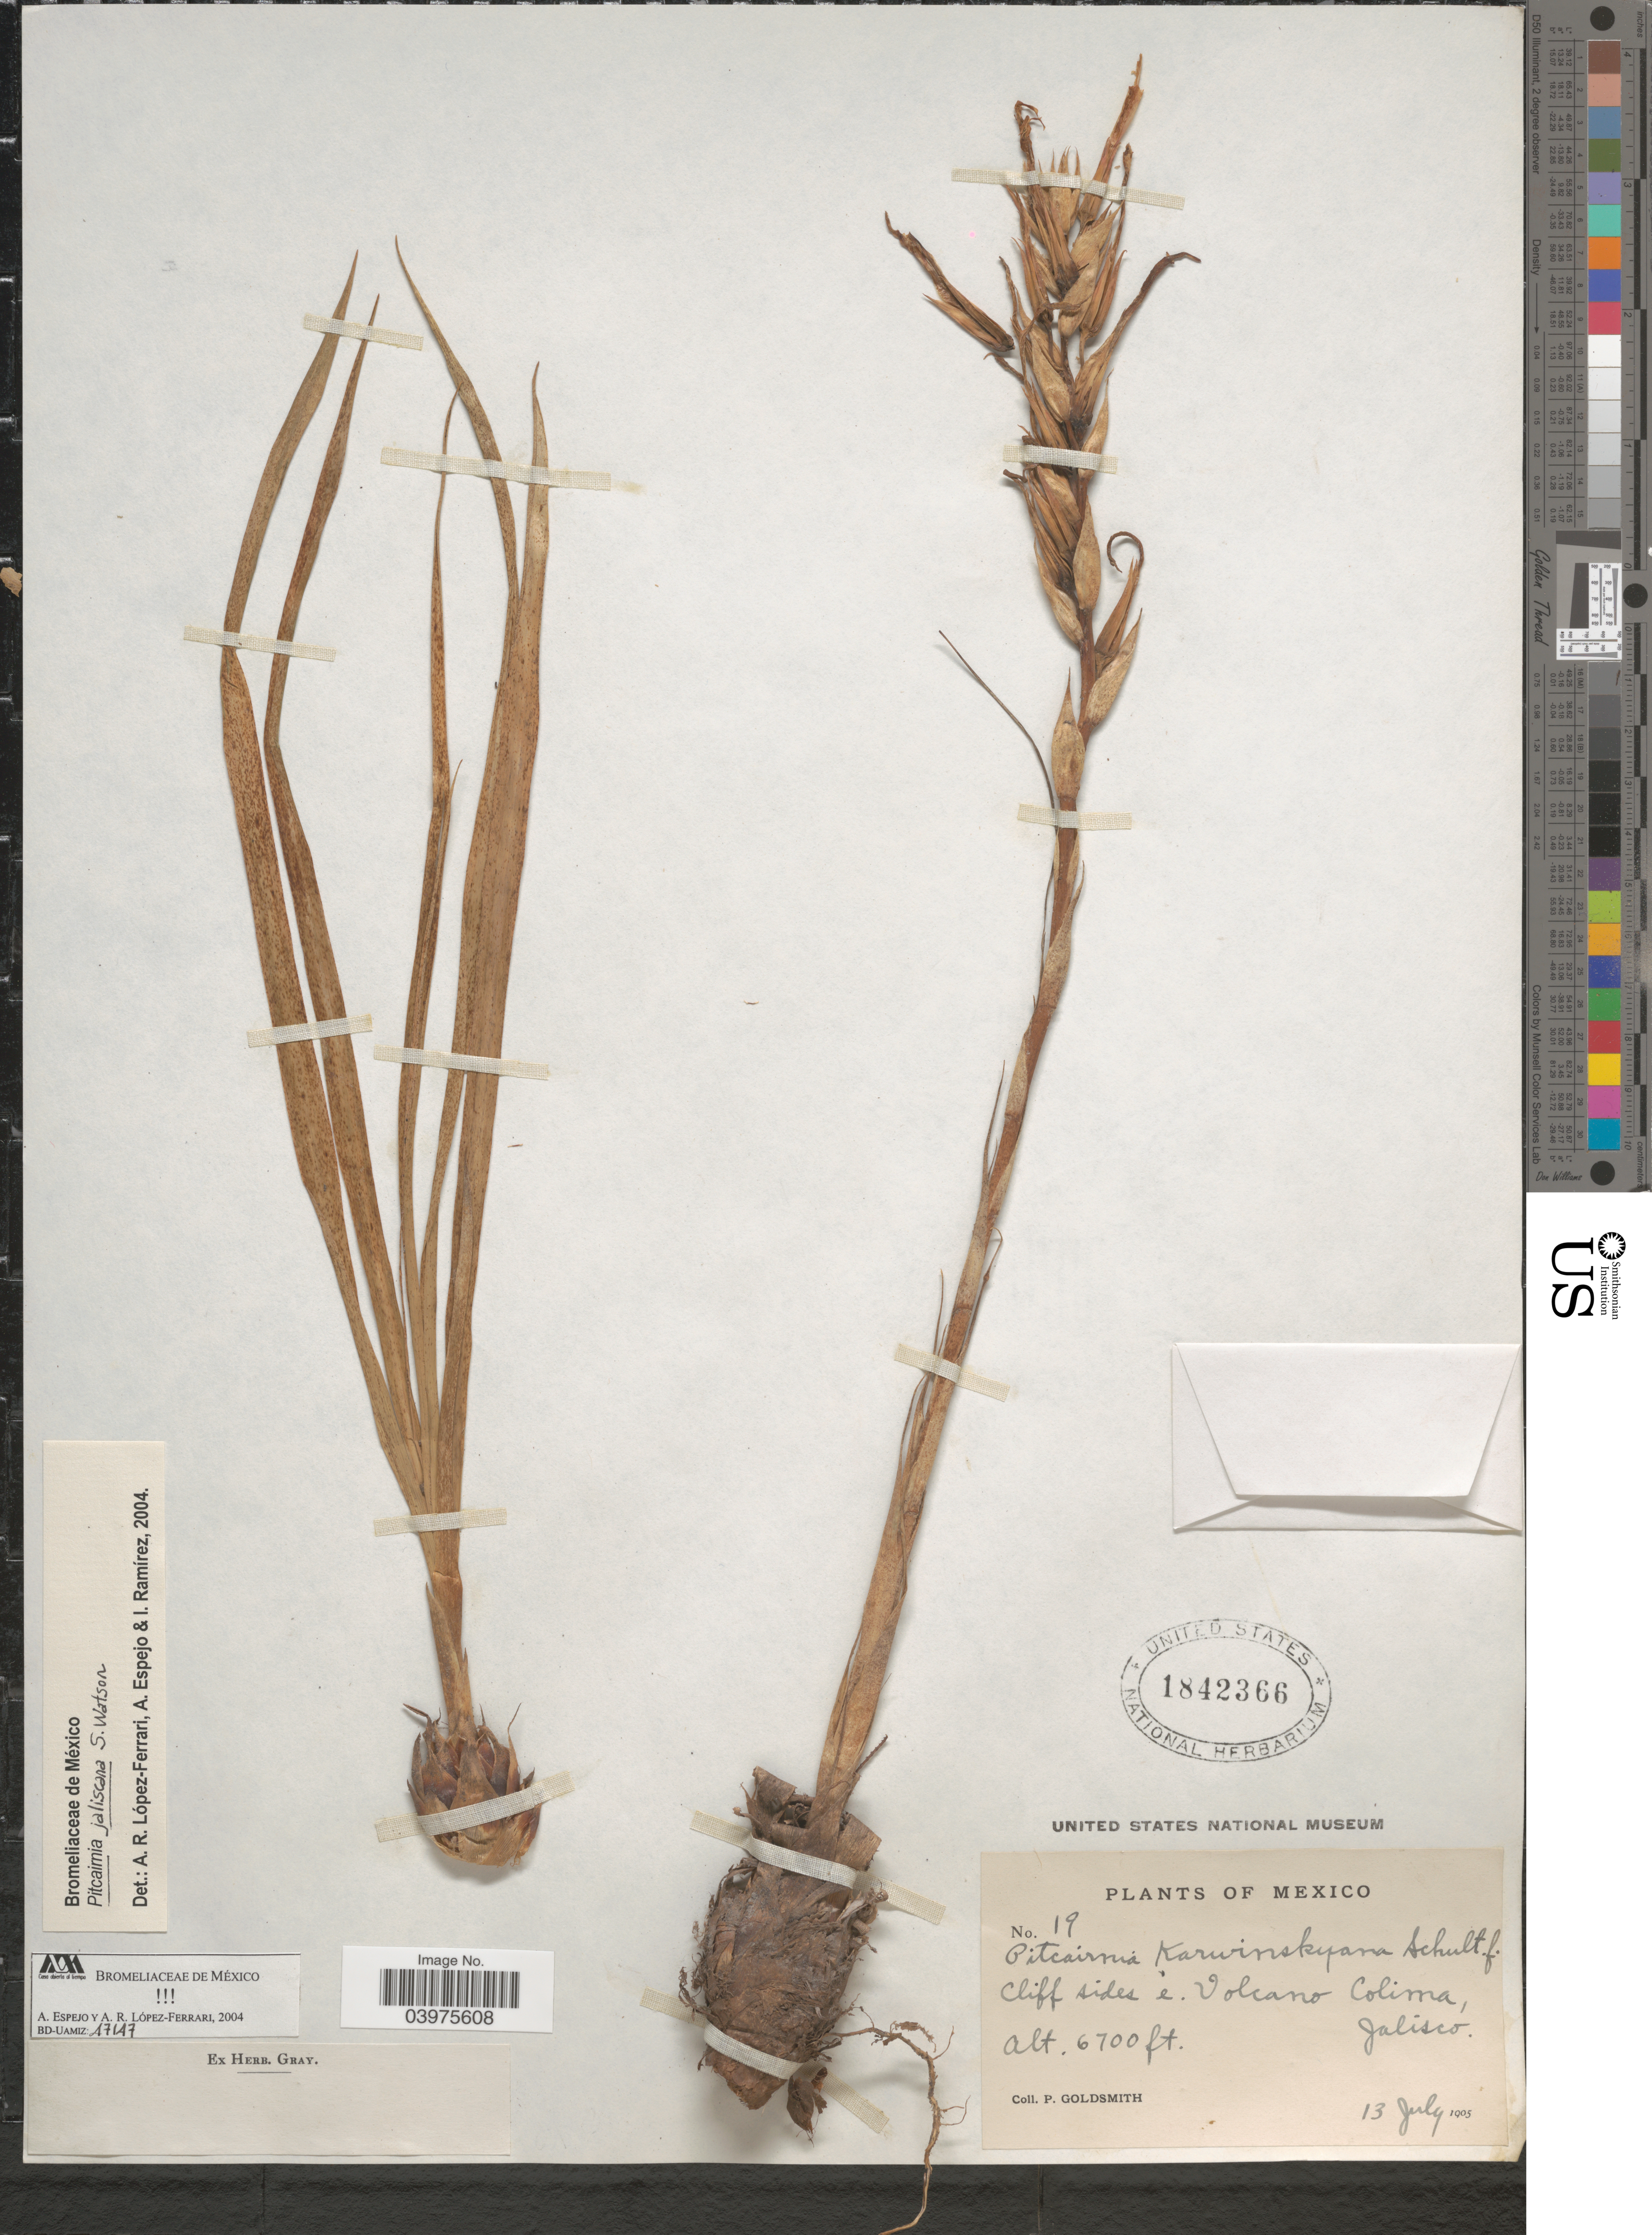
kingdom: Plantae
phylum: Tracheophyta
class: Liliopsida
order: Poales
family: Bromeliaceae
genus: Pitcairnia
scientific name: Pitcairnia jaliscana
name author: S. Watson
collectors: P. Goldsmith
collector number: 19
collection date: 1905-07-13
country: Mexico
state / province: Jalisco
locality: Cliff sides e. Volcano Colima.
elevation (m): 2042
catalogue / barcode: US 1842366